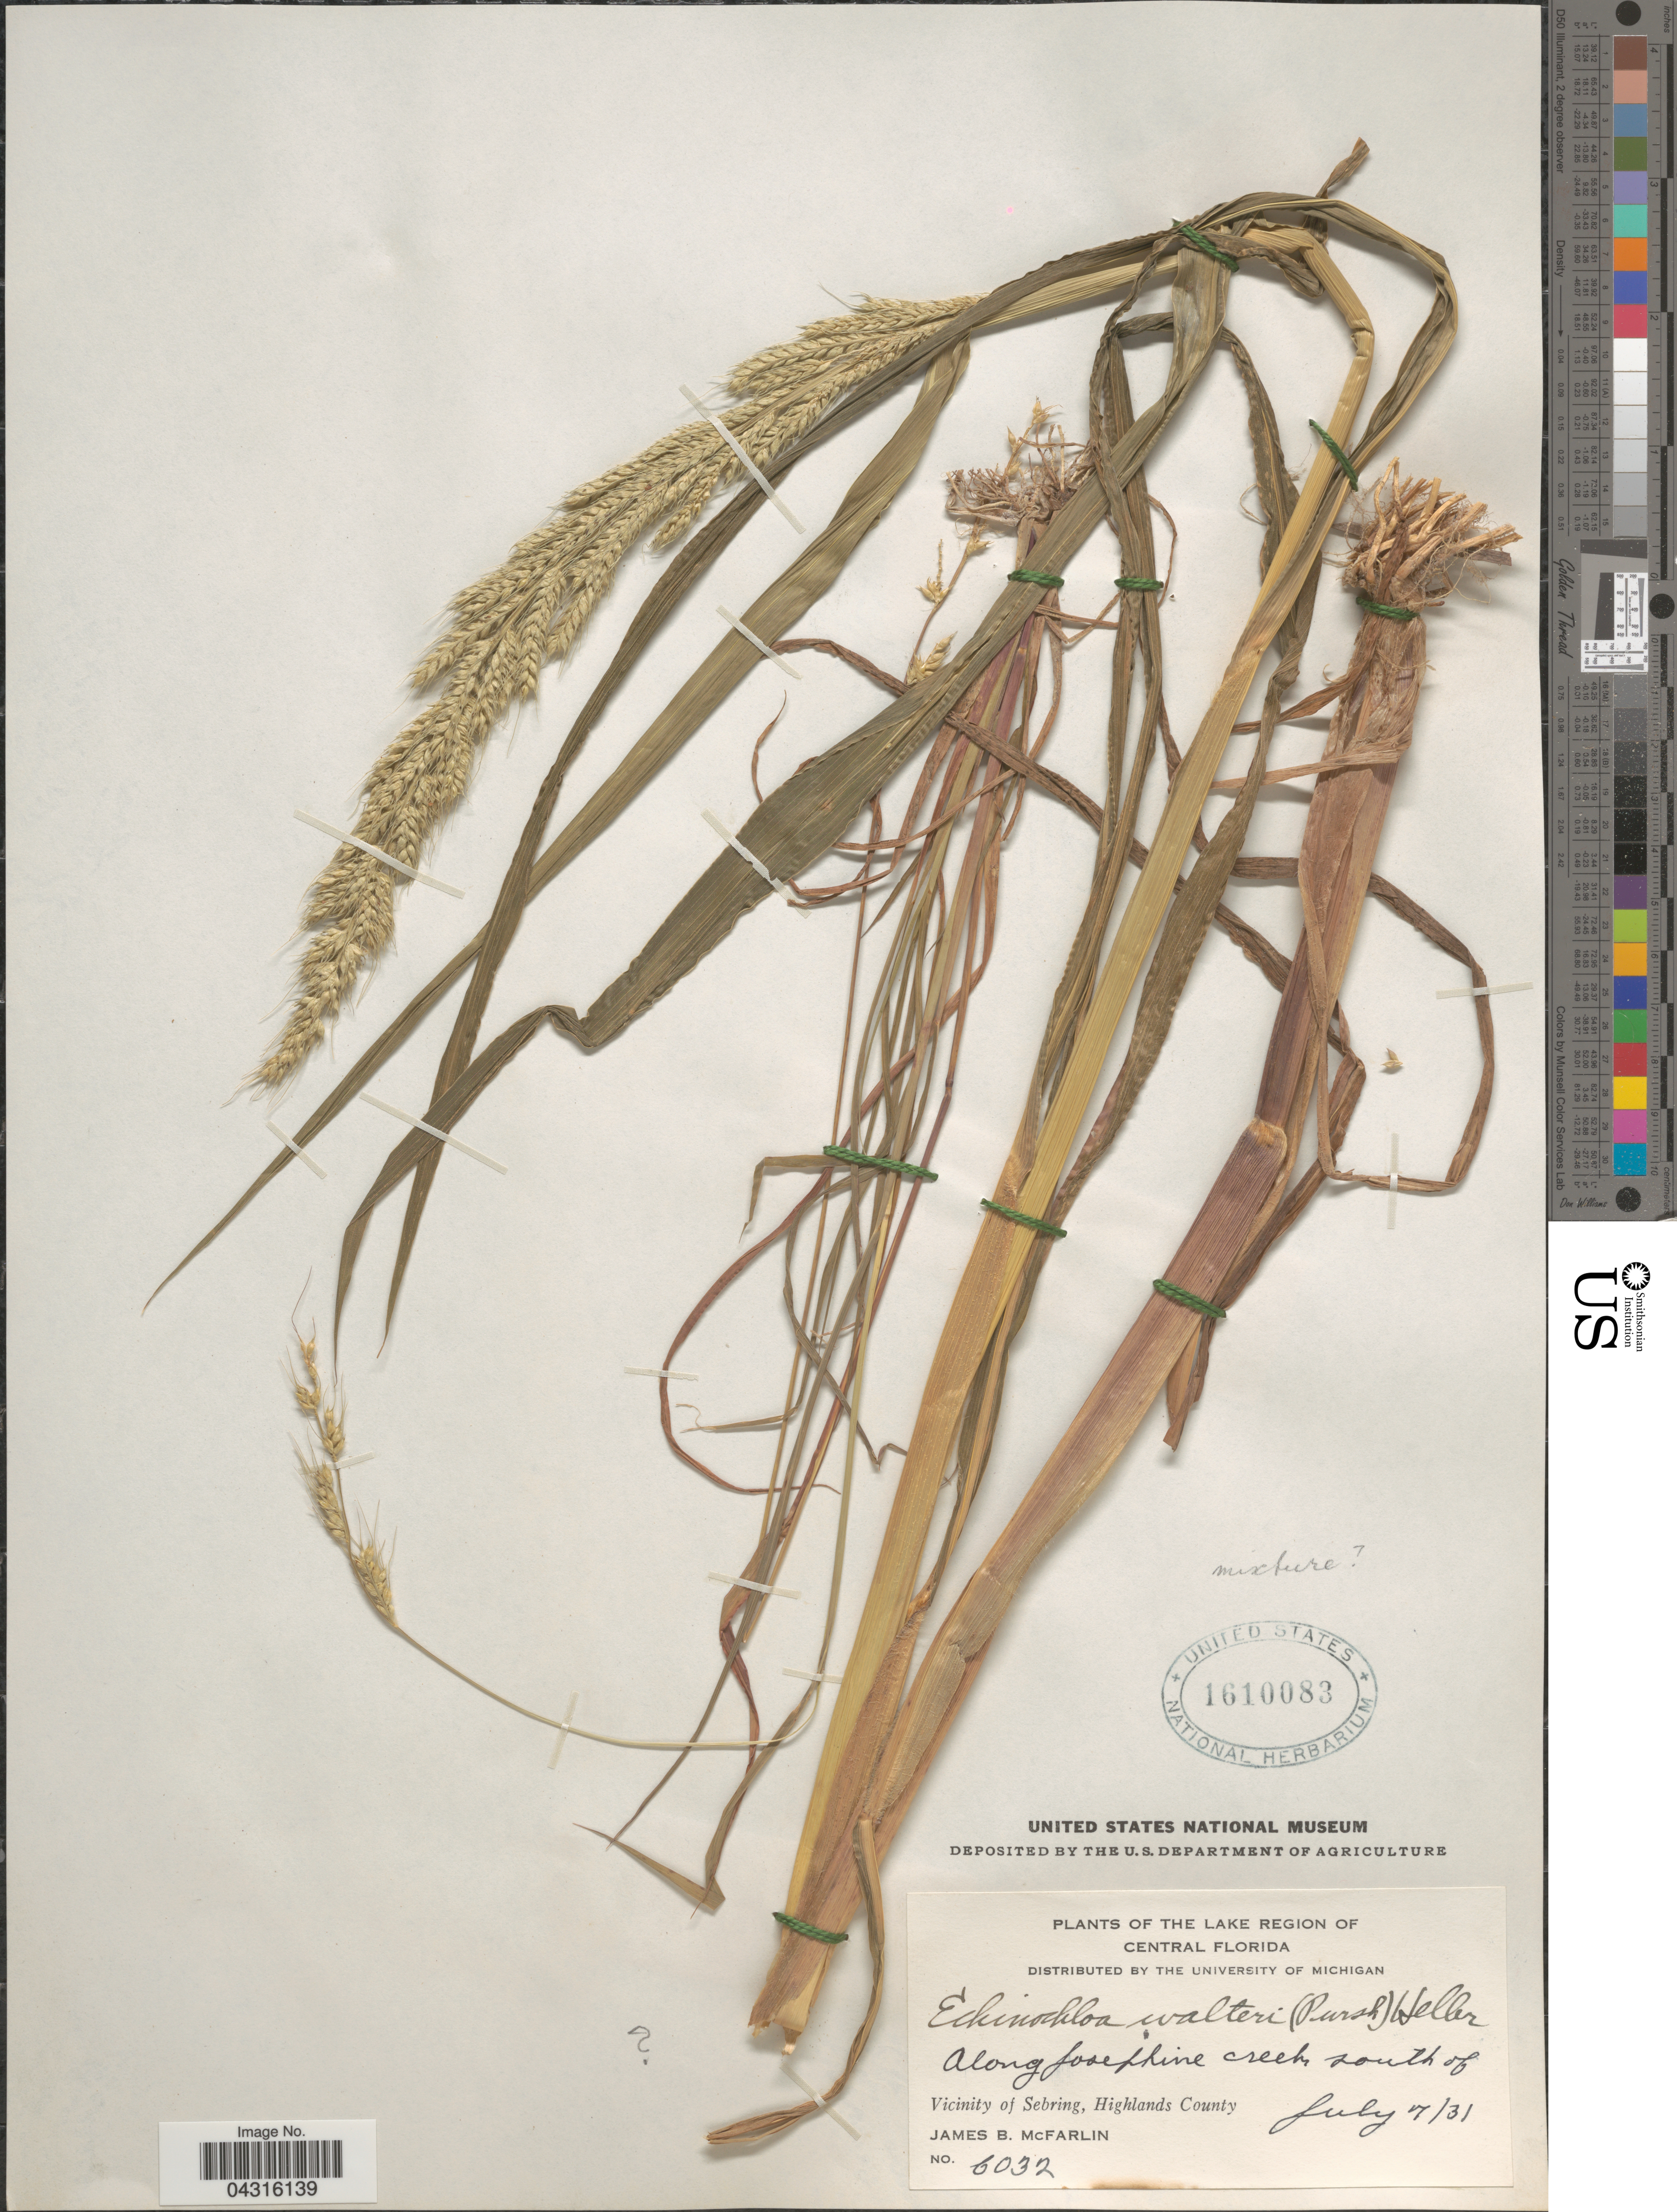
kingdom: Plantae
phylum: Tracheophyta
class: Liliopsida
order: Poales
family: Poaceae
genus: Echinochloa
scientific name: Echinochloa walteri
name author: (Pursh) A. Heller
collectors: J. McFarlin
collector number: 6032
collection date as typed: Transcribed d/m/y: 7/7/31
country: United States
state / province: Florida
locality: The Lake Region of Central Florida. Along Josephine creek south of Vicinity of Sebring, Highlands County.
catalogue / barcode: US 1610083